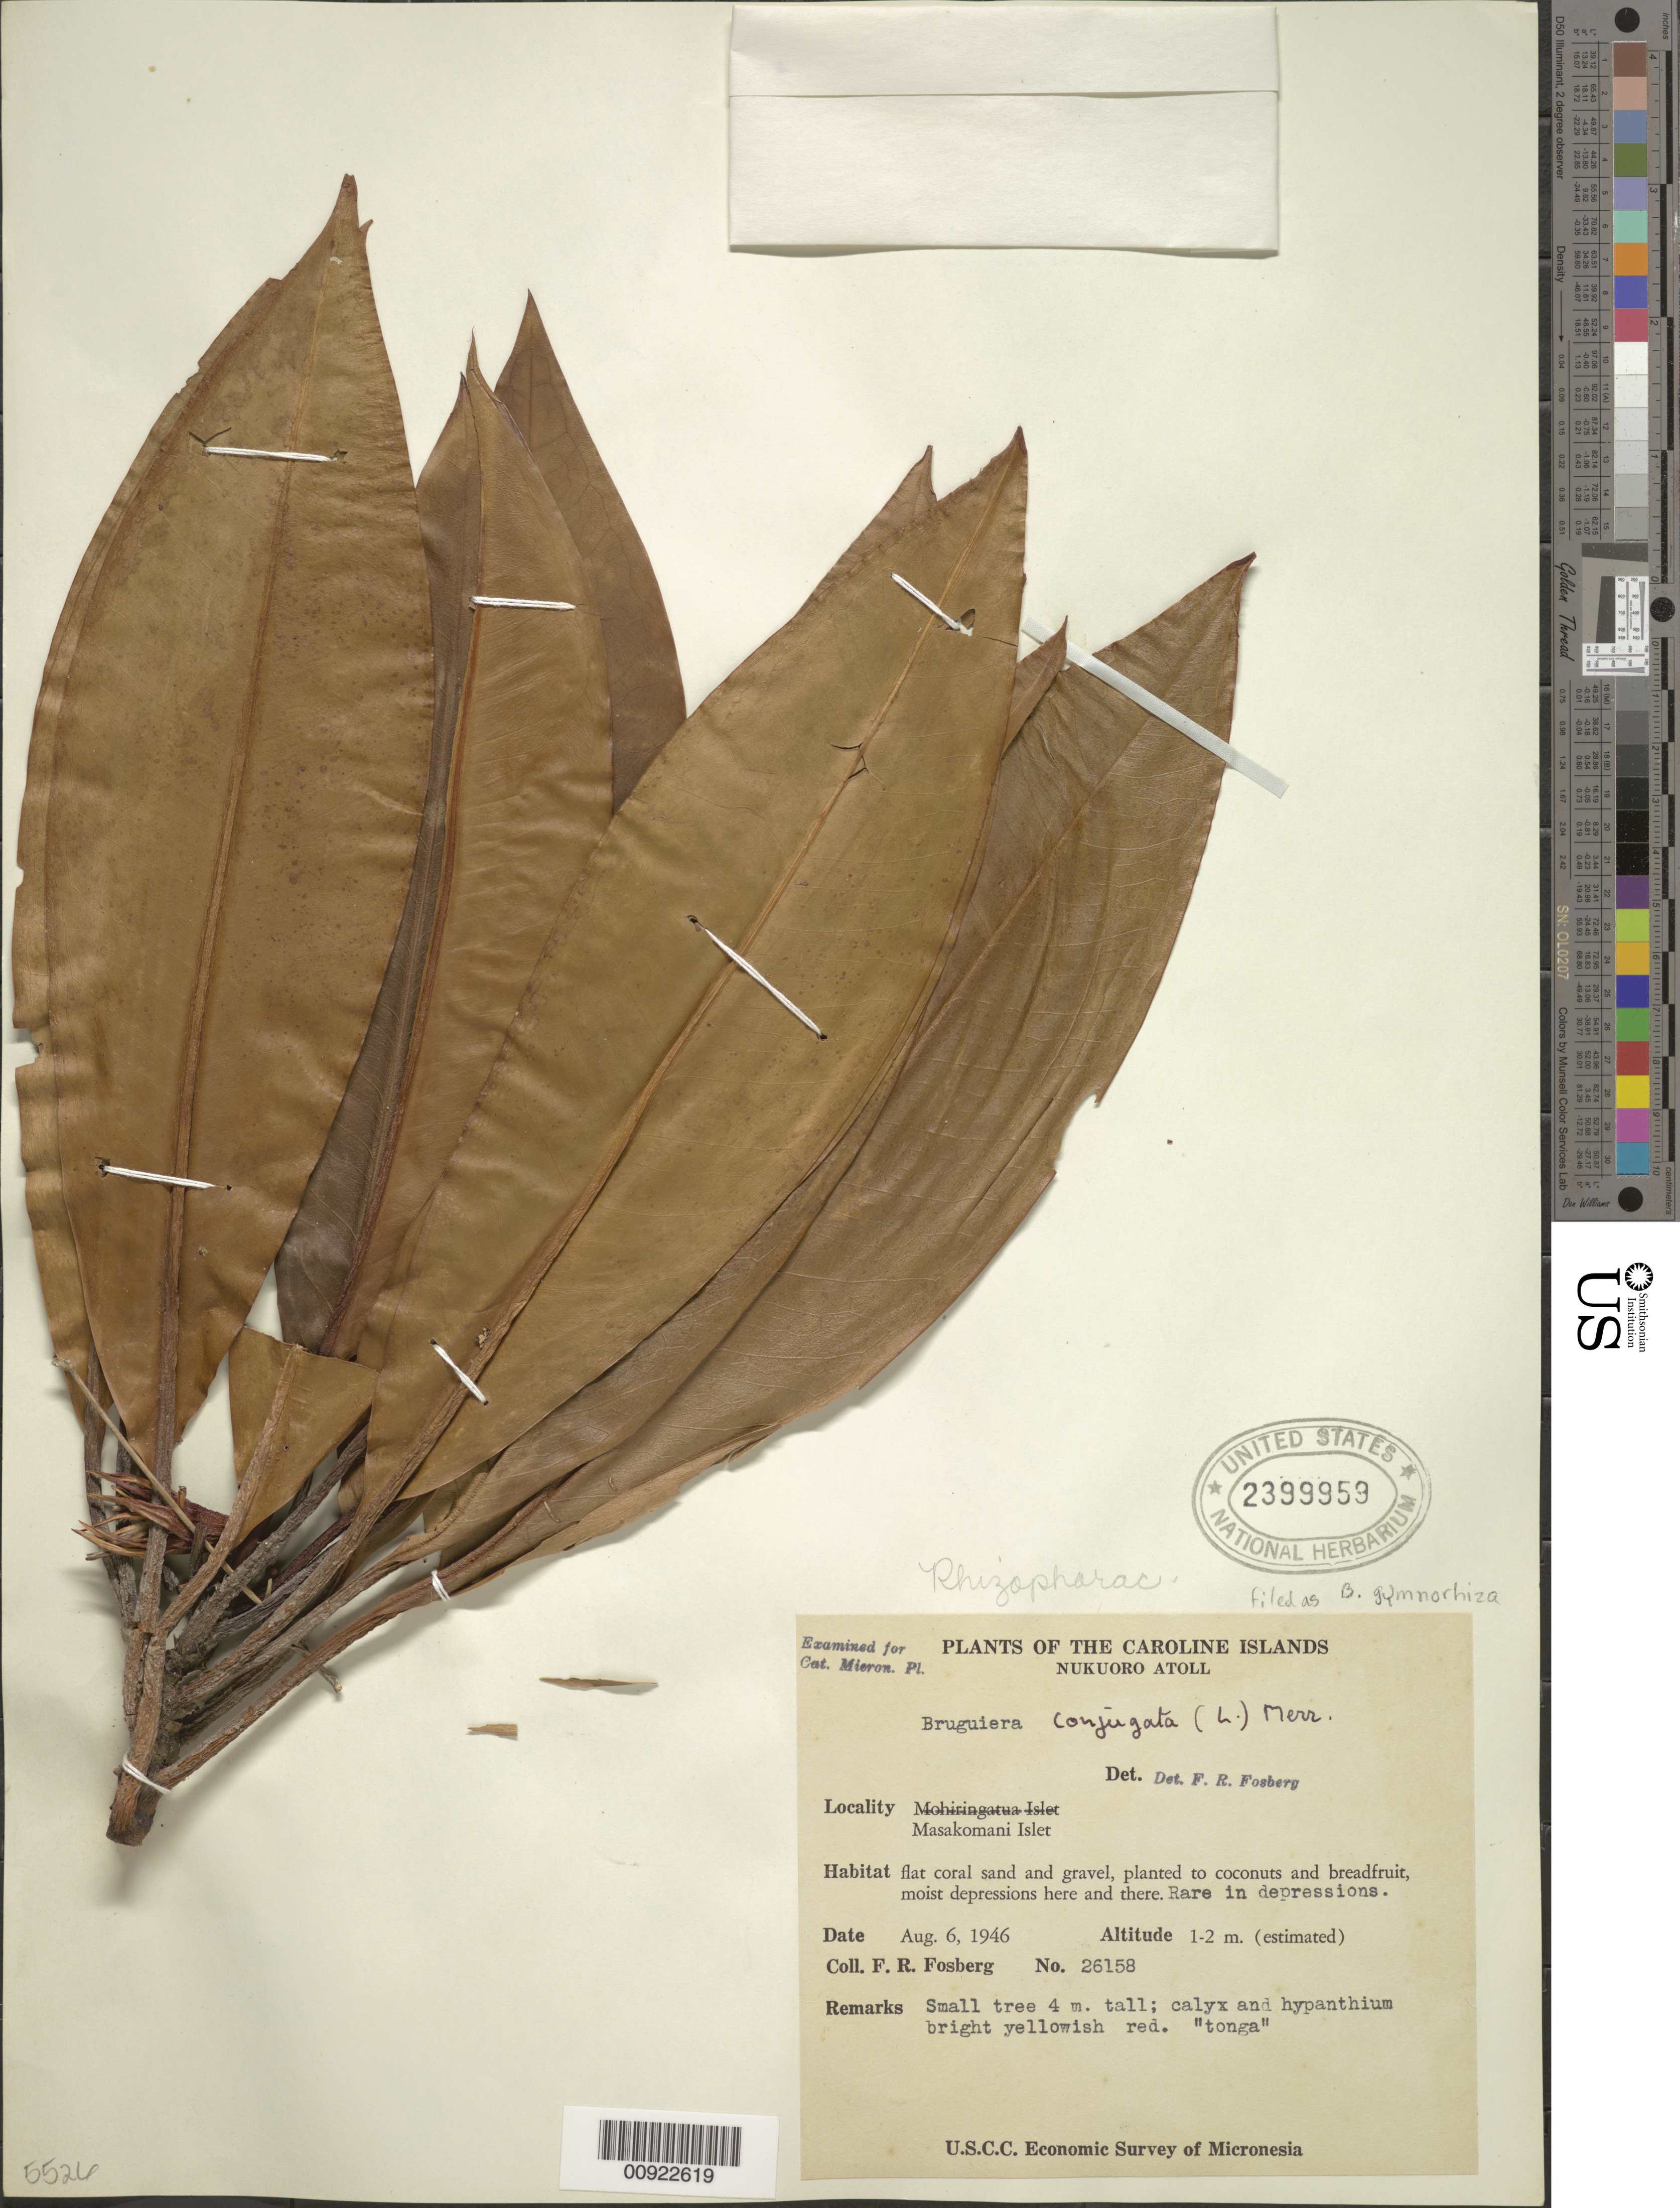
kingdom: Plantae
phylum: Tracheophyta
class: Magnoliopsida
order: Malpighiales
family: Rhizophoraceae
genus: Bruguiera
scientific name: Bruguiera gymnorhiza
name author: (L.) Savigny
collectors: F. R. Fosberg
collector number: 26158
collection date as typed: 06 Aug 1946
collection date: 1946-08-06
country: Micronesia, Federated States of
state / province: Pohnpei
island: Nukuoro Atoll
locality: Masakomani Islet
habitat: Flat coral sand and gravel.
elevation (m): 1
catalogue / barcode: US 2399959